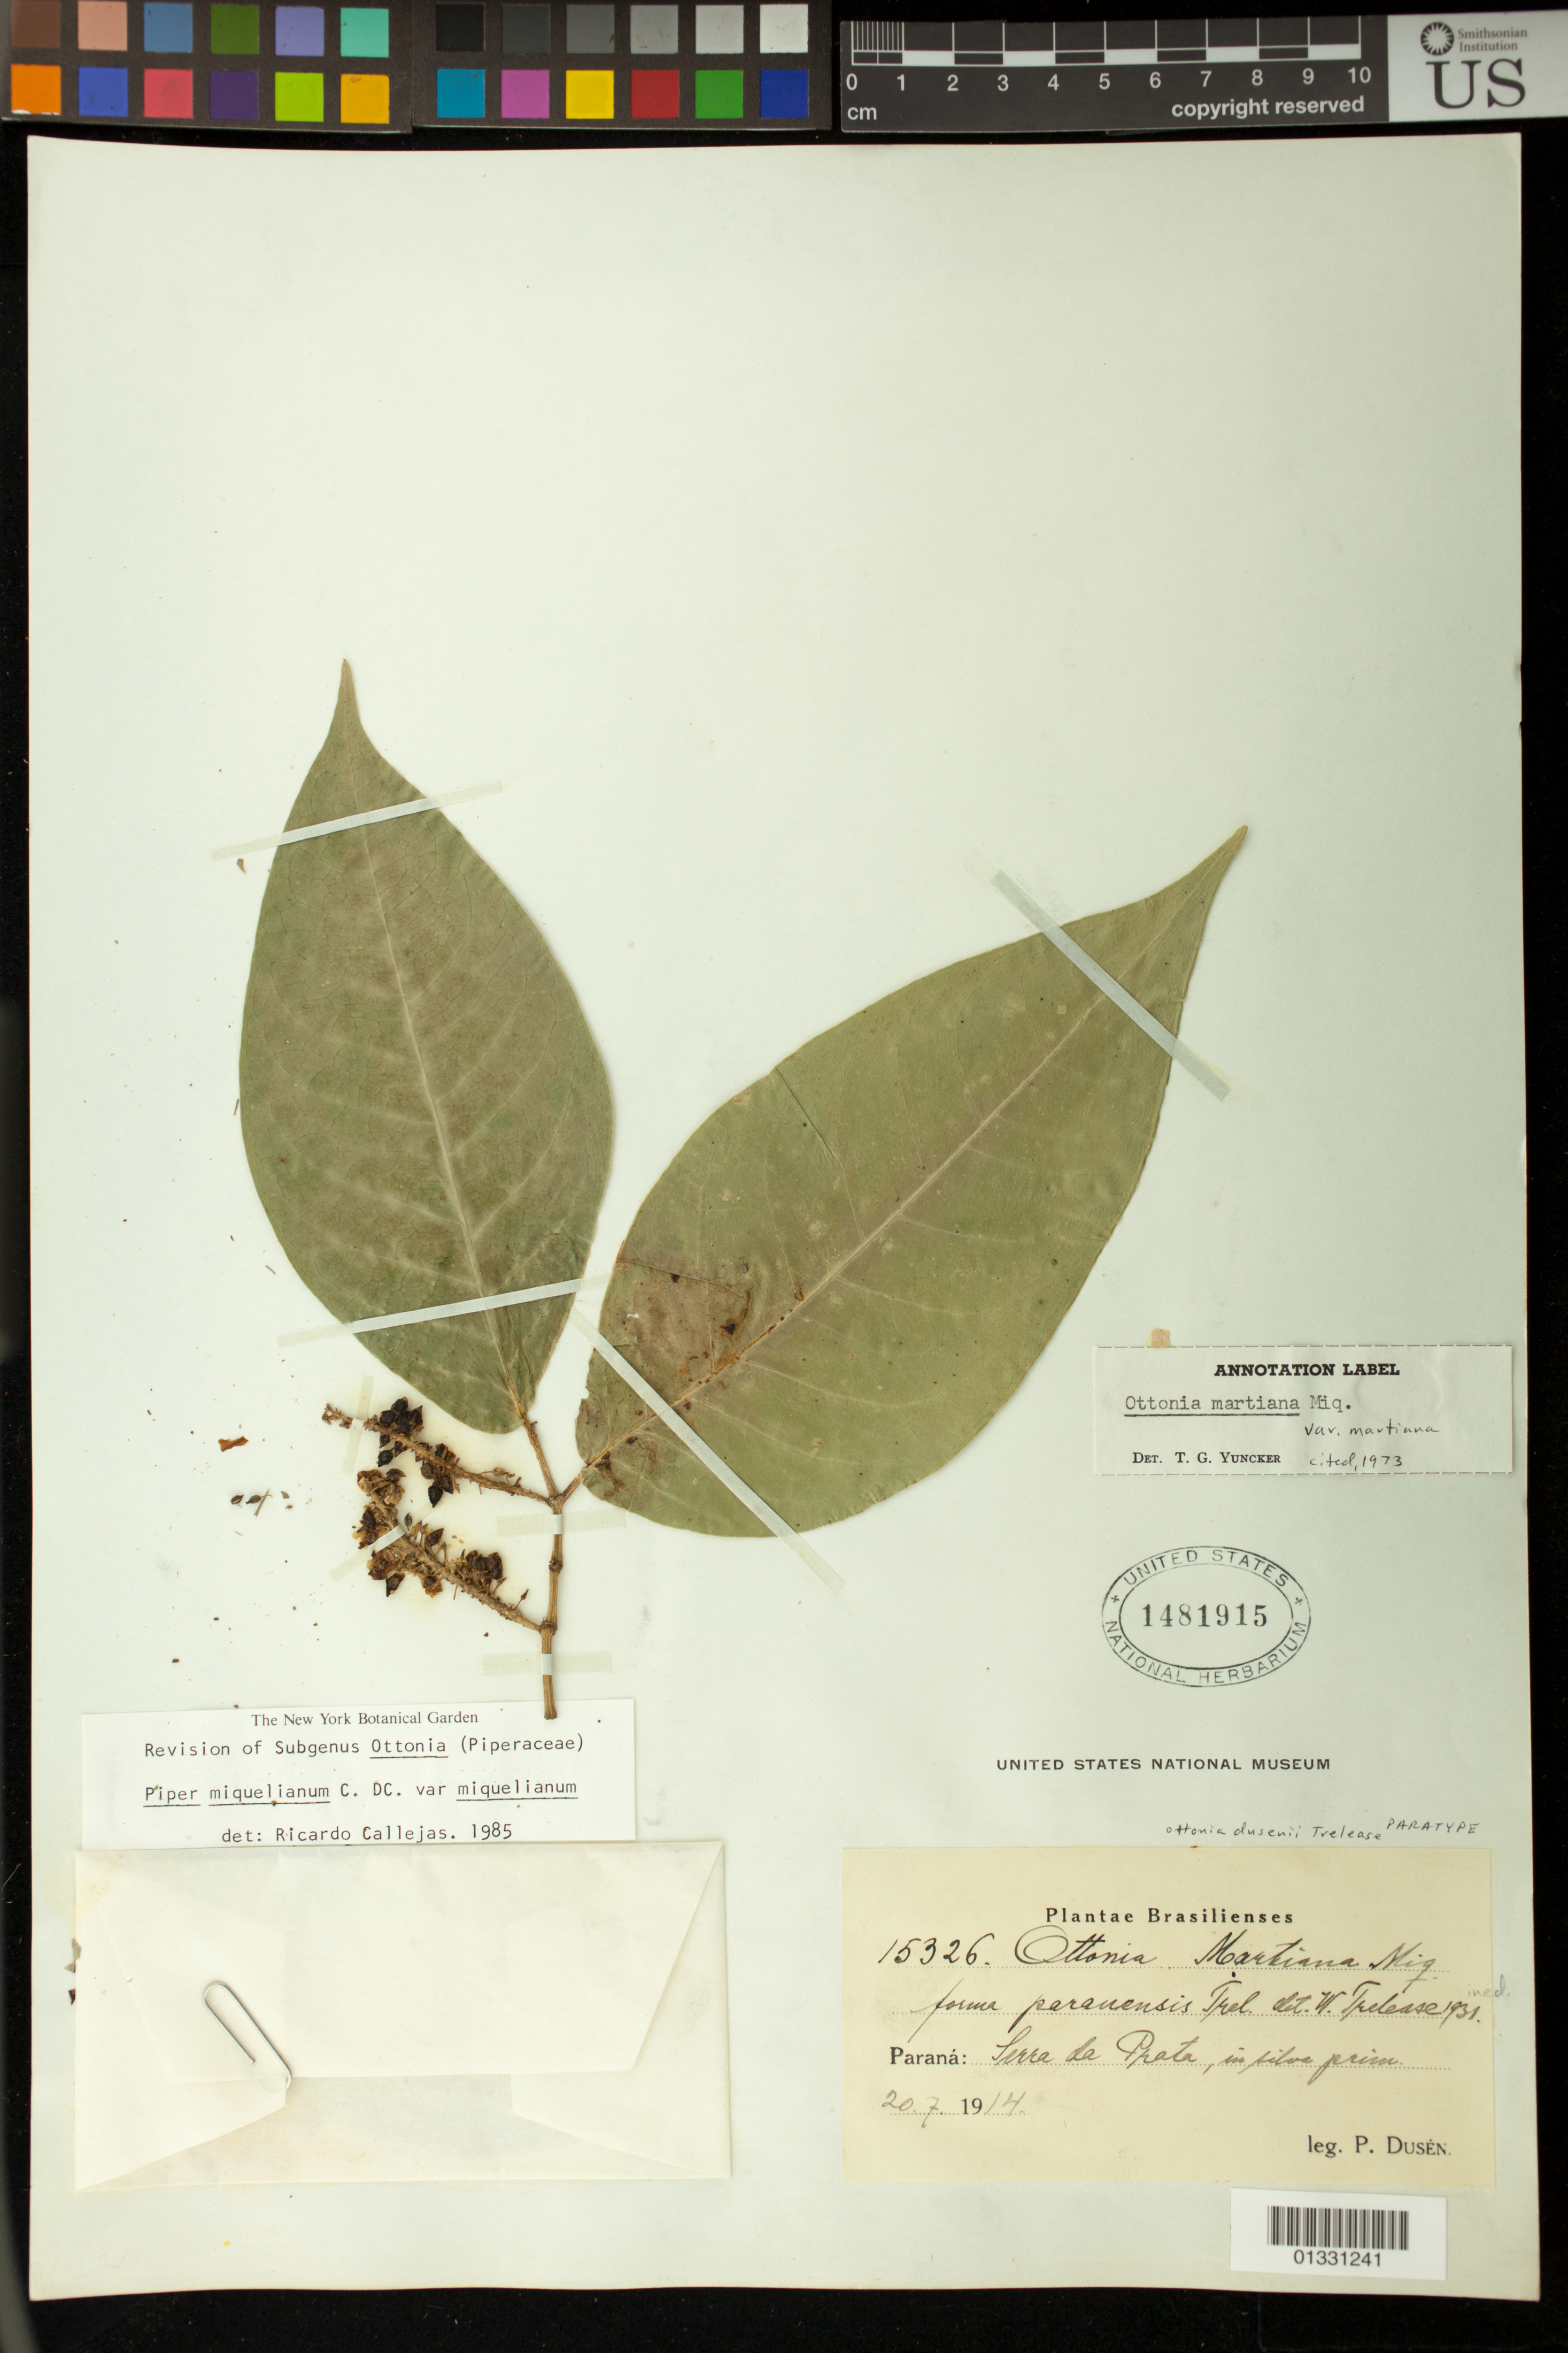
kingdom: Plantae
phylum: Tracheophyta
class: Magnoliopsida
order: Piperales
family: Piperaceae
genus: Piper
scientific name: Piper miquelianum var. miquelianum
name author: C. DC.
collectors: P. Dusén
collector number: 15326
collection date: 1914-07-20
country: Brazil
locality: Serra da Prata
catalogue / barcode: US 1481915